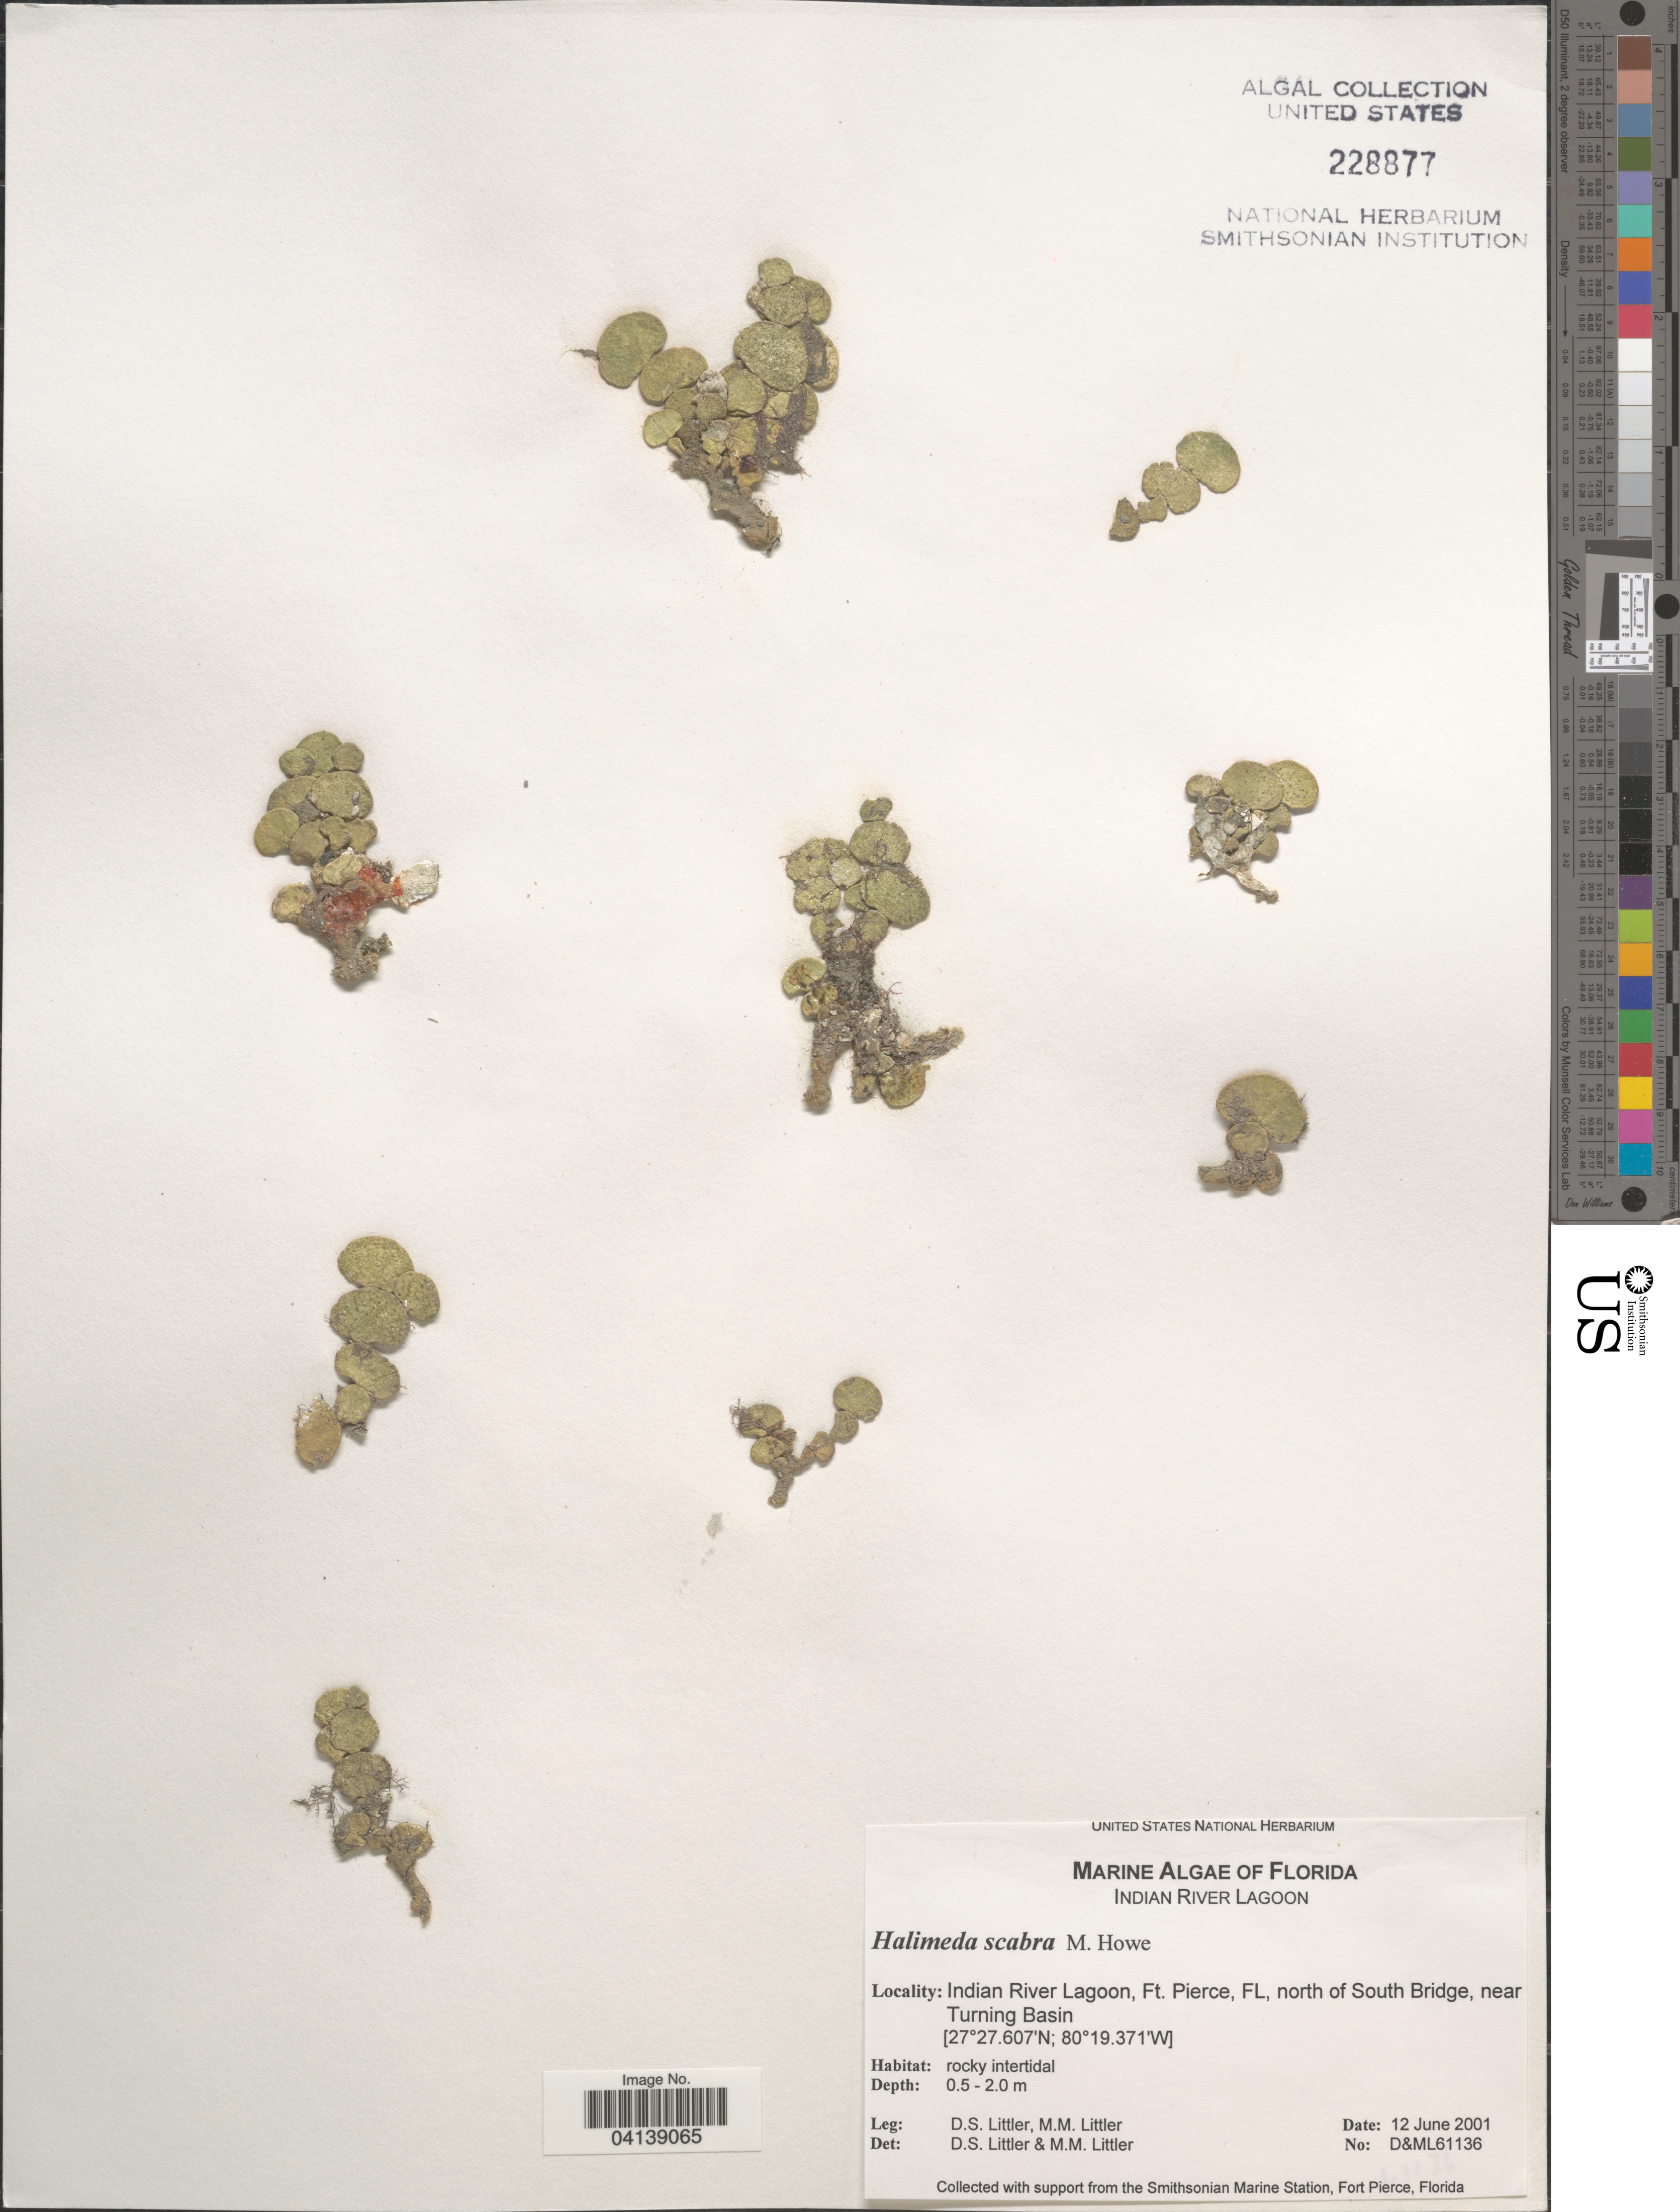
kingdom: Plantae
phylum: Chlorophyta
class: Ulvophyceae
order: Bryopsidales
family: Halimedaceae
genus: Halimeda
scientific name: Halimeda scabra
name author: M. Howe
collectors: D. S. Littler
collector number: D&ML61136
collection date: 2001-06-12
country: United States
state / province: Florida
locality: Indian River Lagoon, Ft. Pierce, north of South Bridge, near Turning Basin.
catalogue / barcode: US 228877